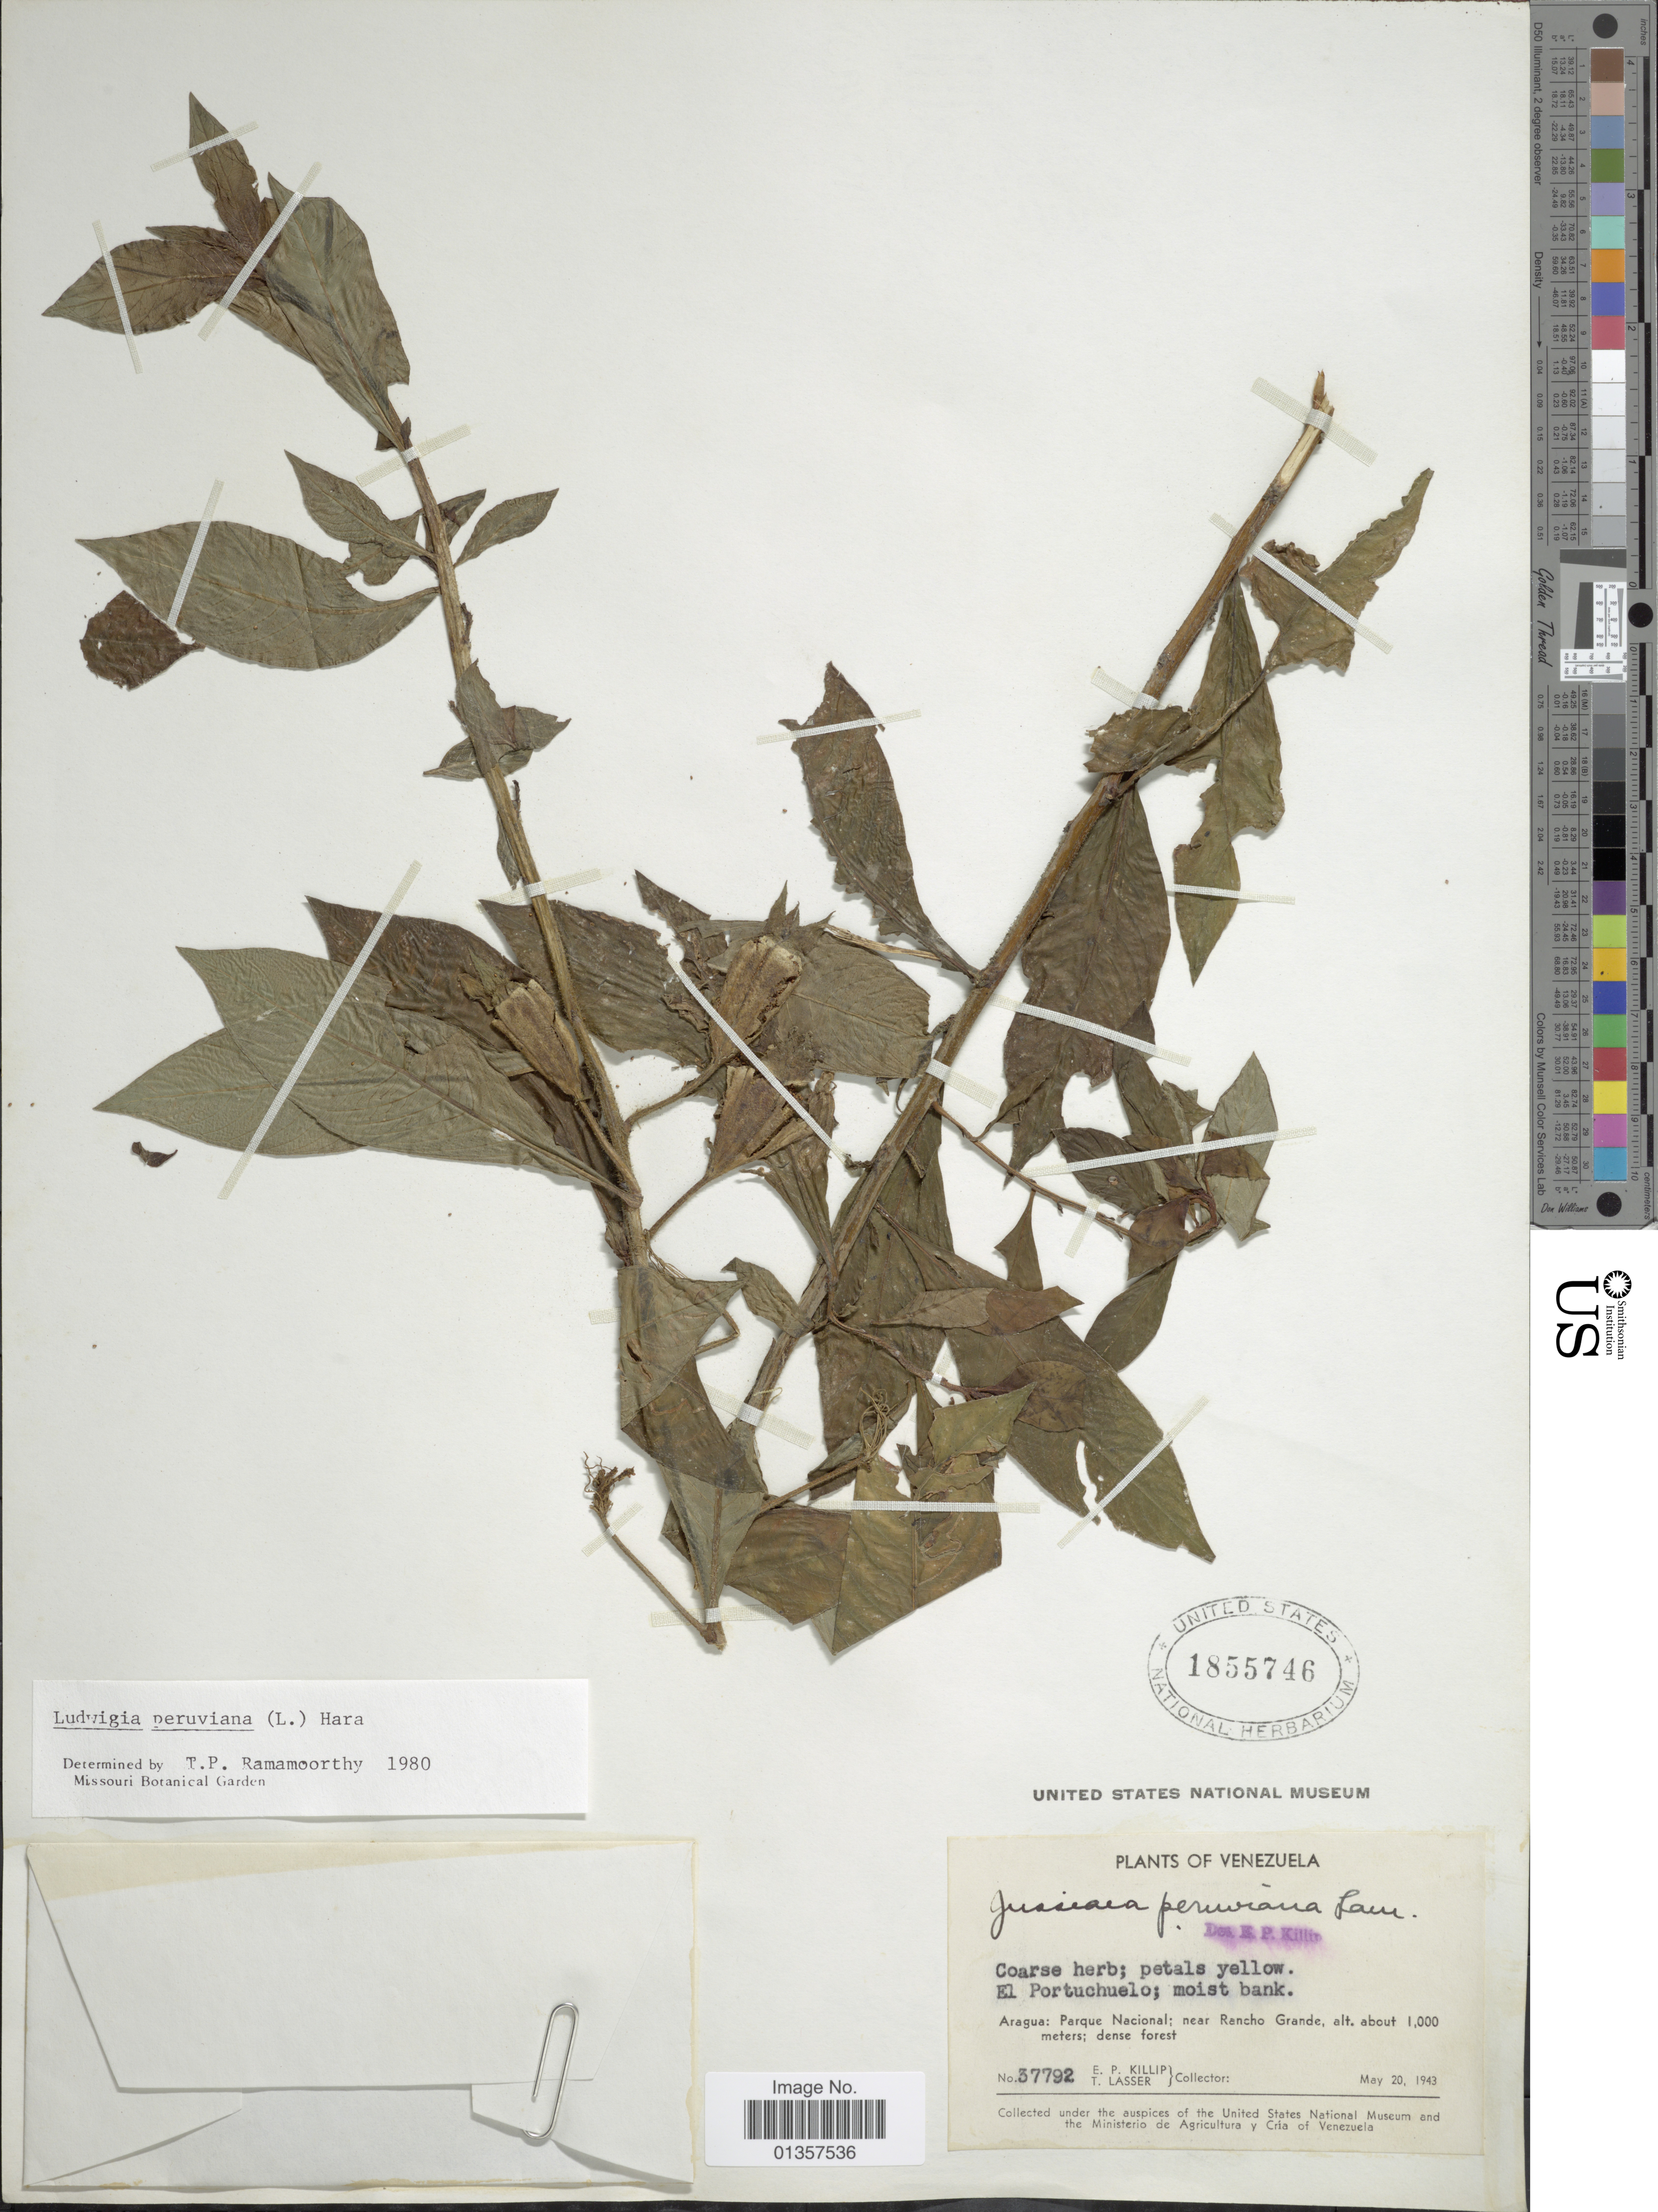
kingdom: Plantae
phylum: Tracheophyta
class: Magnoliopsida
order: Myrtales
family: Onagraceae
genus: Ludwigia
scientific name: Ludwigia peruviana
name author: (L.) H. Hara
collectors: E. P. Killip & T. Lasser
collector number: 37792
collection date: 1943-05-20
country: Venezuela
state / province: Aragua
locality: Parque Nacional; near Rancho Grande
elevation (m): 1000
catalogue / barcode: US 1855746